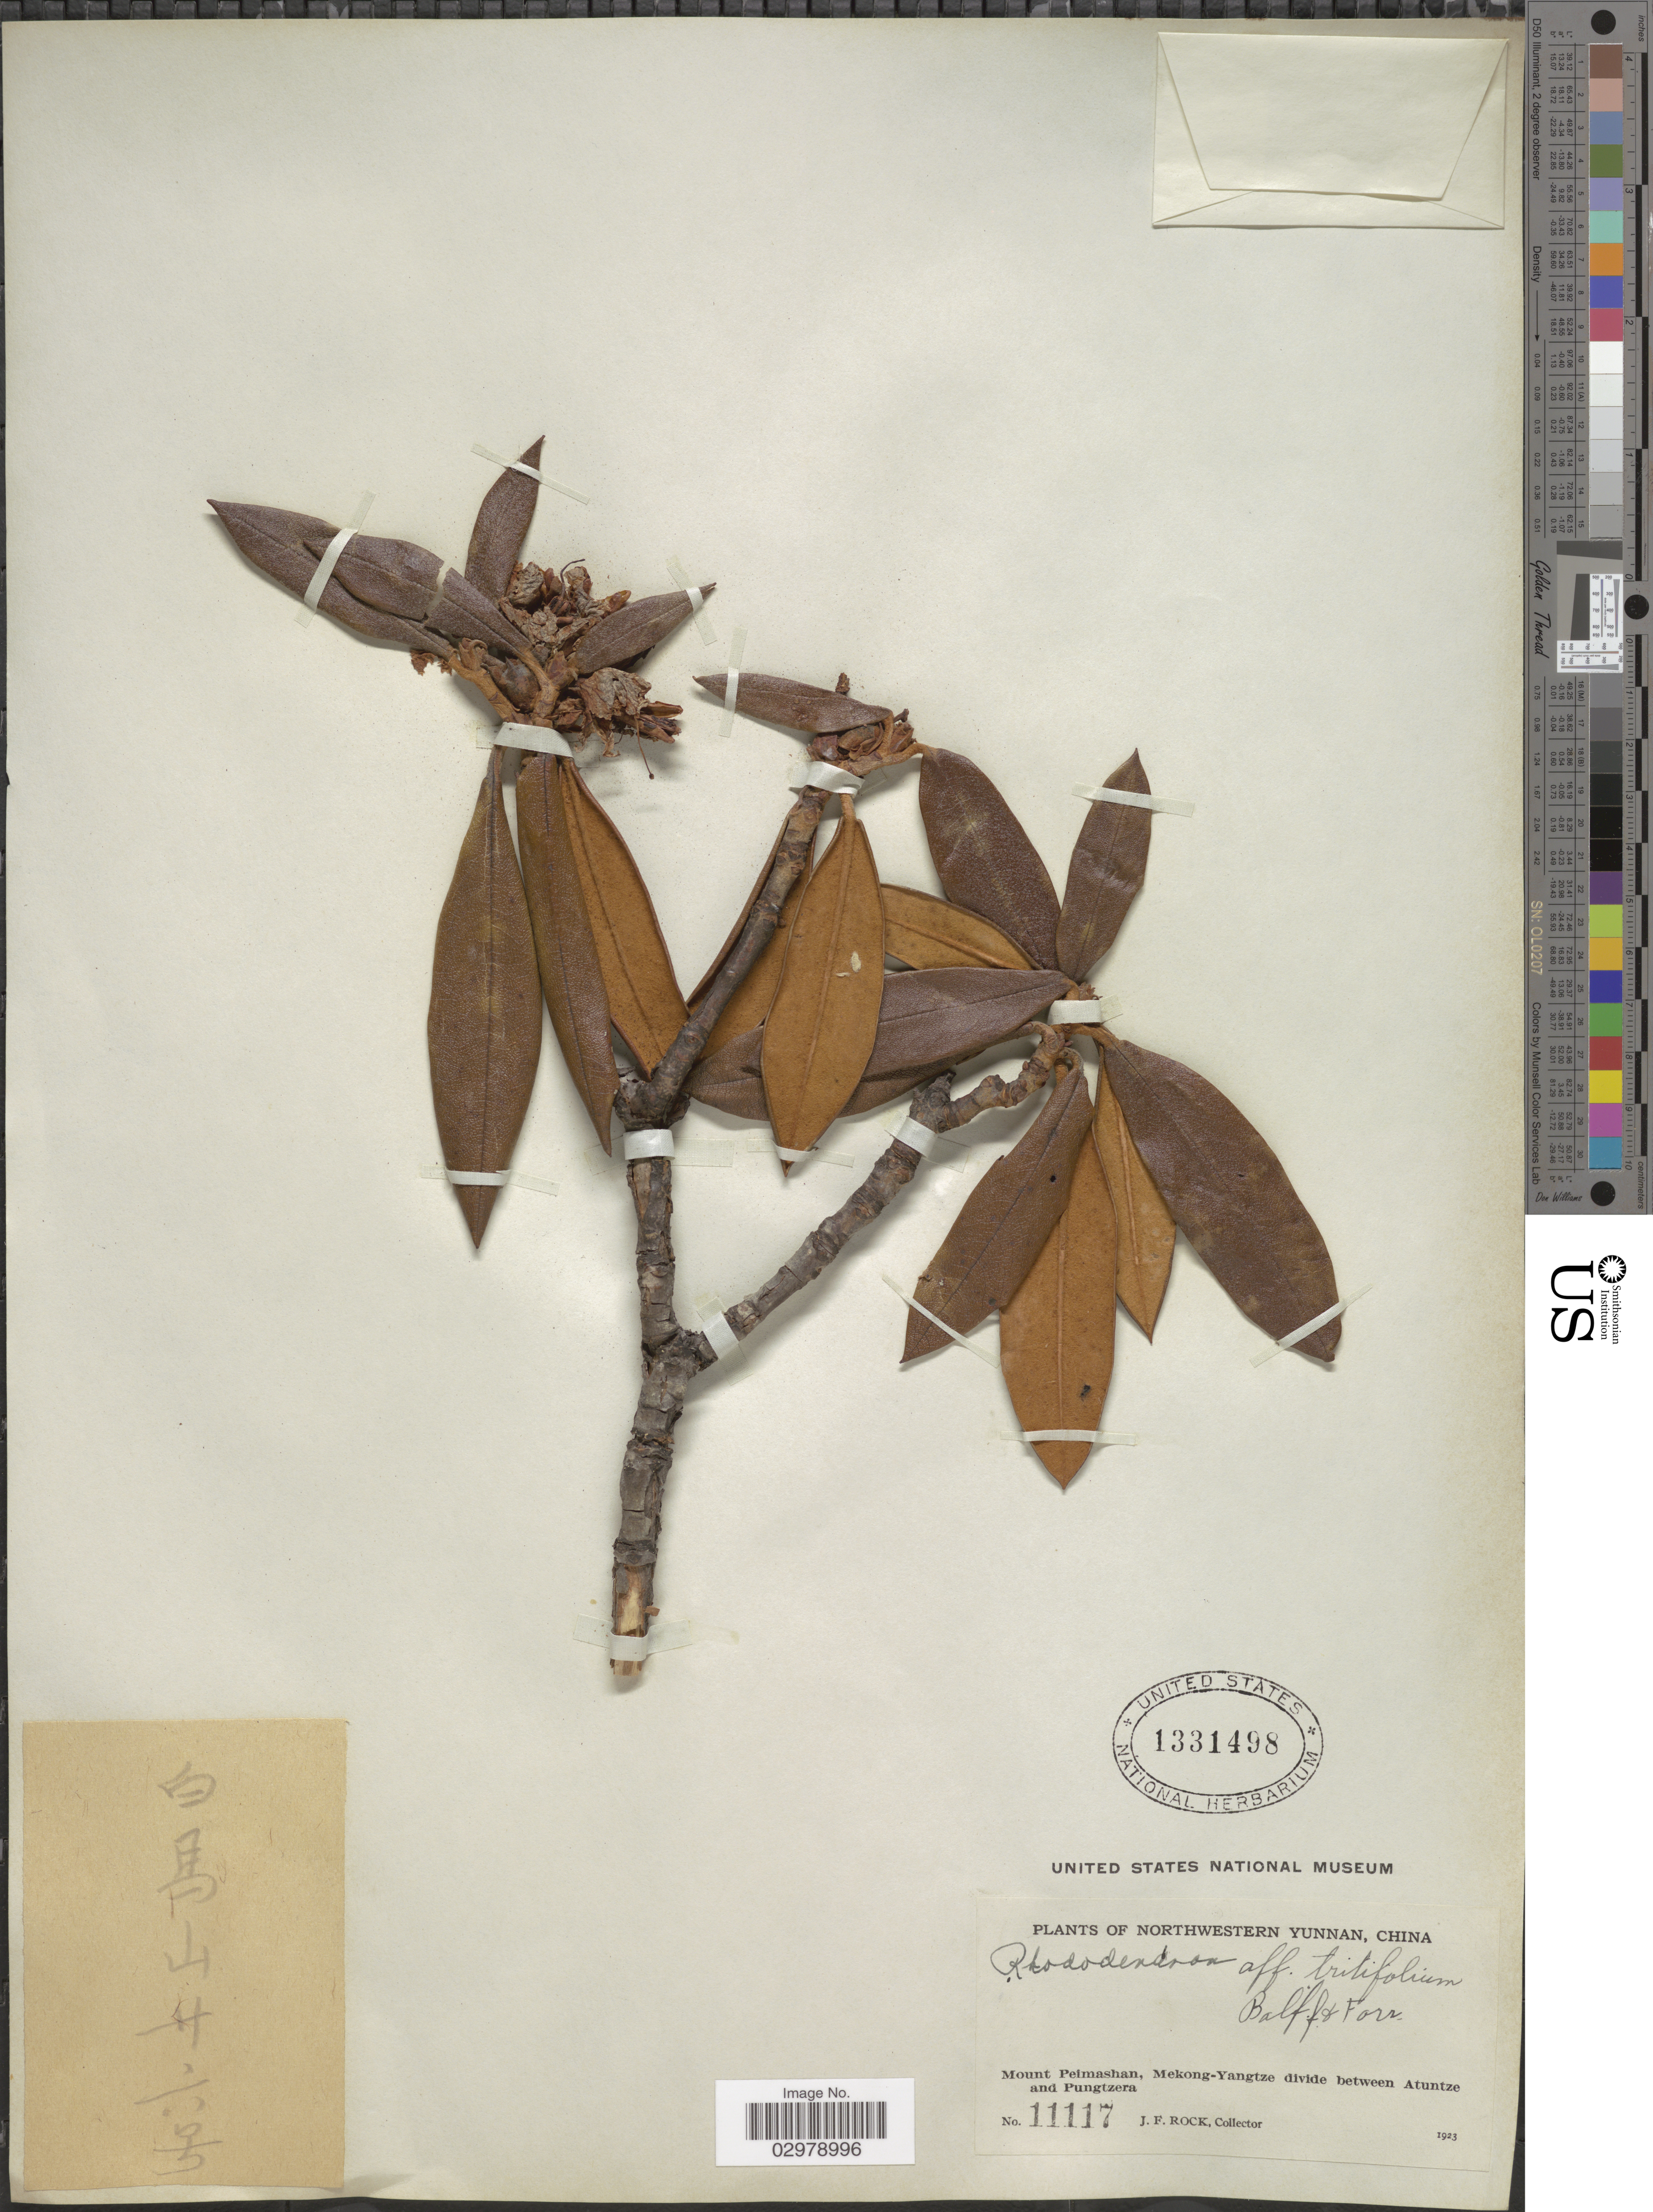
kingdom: Plantae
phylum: Tracheophyta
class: Magnoliopsida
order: Ericales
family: Ericaceae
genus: Rhododendron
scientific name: Rhododendron tritifolium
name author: Balf. f. & Forrest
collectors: J. Rock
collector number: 11117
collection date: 1923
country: China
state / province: Yunnan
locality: Northwestern Yunnan. Mount Peimashan, Mekong-Yangtze divide between Atuntze and Pungtzera.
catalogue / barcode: US 1331498